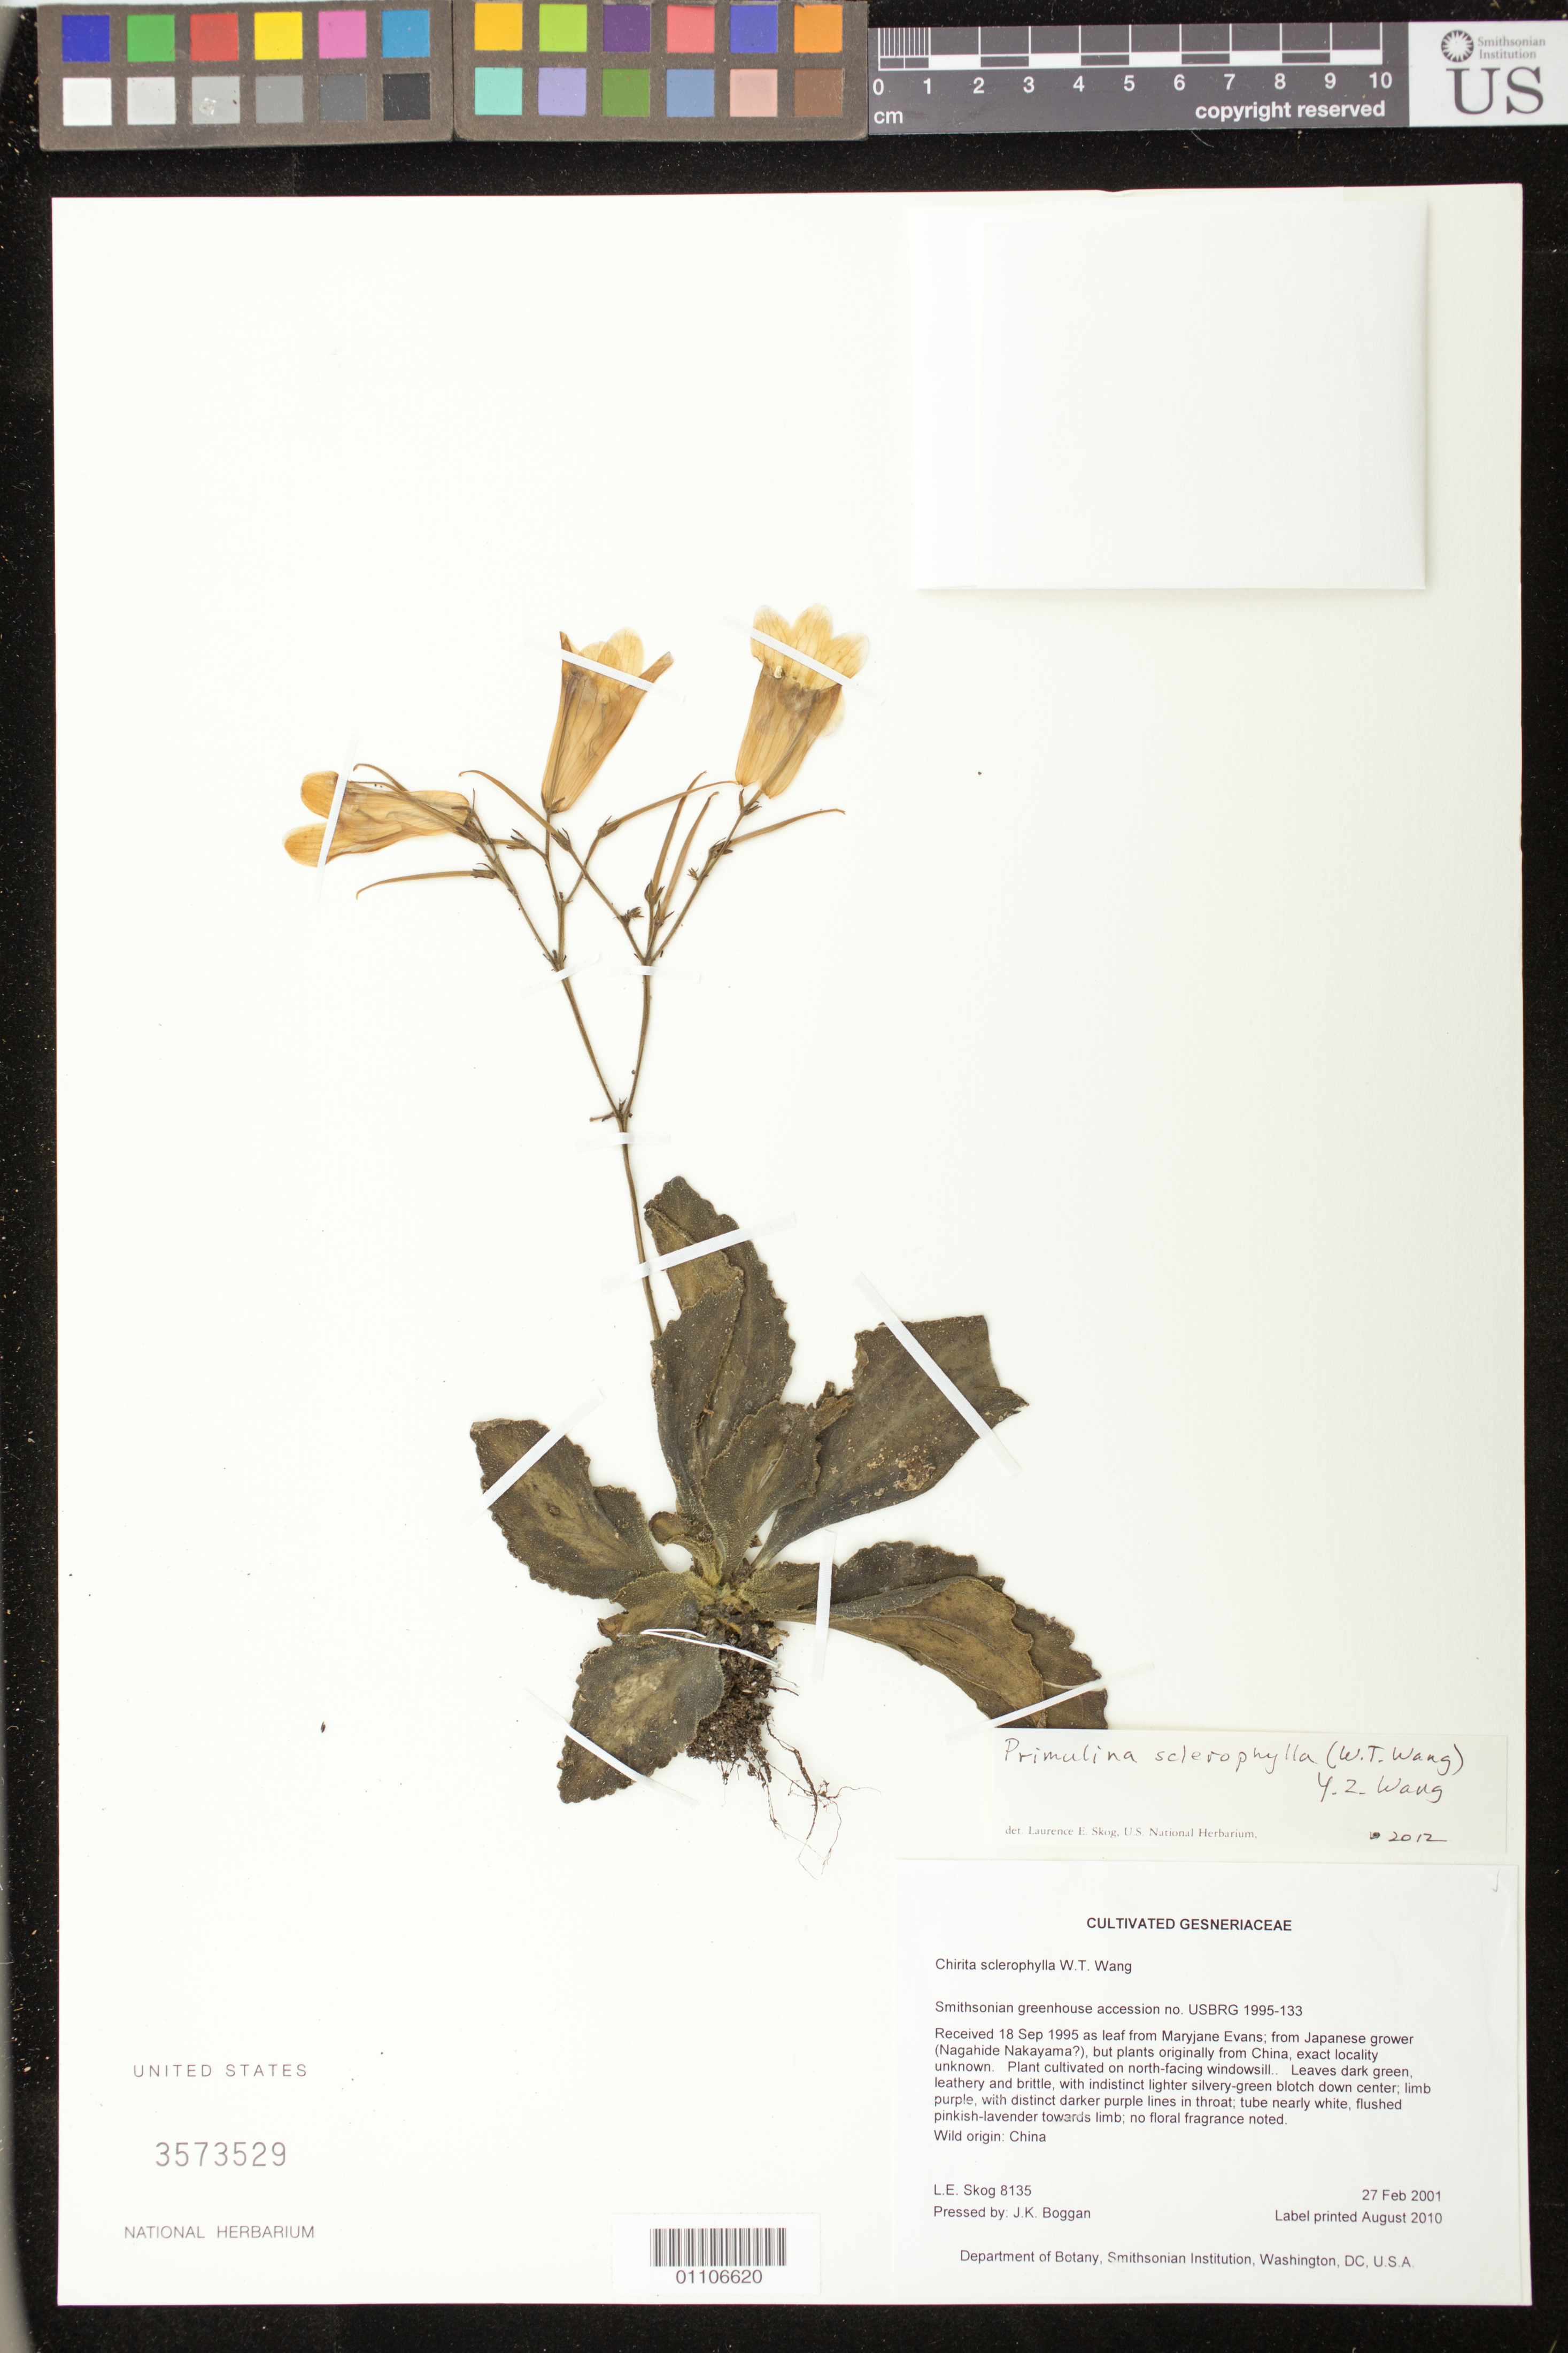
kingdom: Plantae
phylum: Tracheophyta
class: Magnoliopsida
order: Lamiales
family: Gesneriaceae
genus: Primulina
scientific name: Primulina sclerophylla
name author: (W.T. Wang) Yan Liu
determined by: Skog, Laurence E.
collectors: L. E. Skog & J. K. Boggan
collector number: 8135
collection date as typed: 27 Feb 2001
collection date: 2001-02-27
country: China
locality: Department of Botany, Smithsonian Institution, Washington, DC, U.S.A.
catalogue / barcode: US 3573529